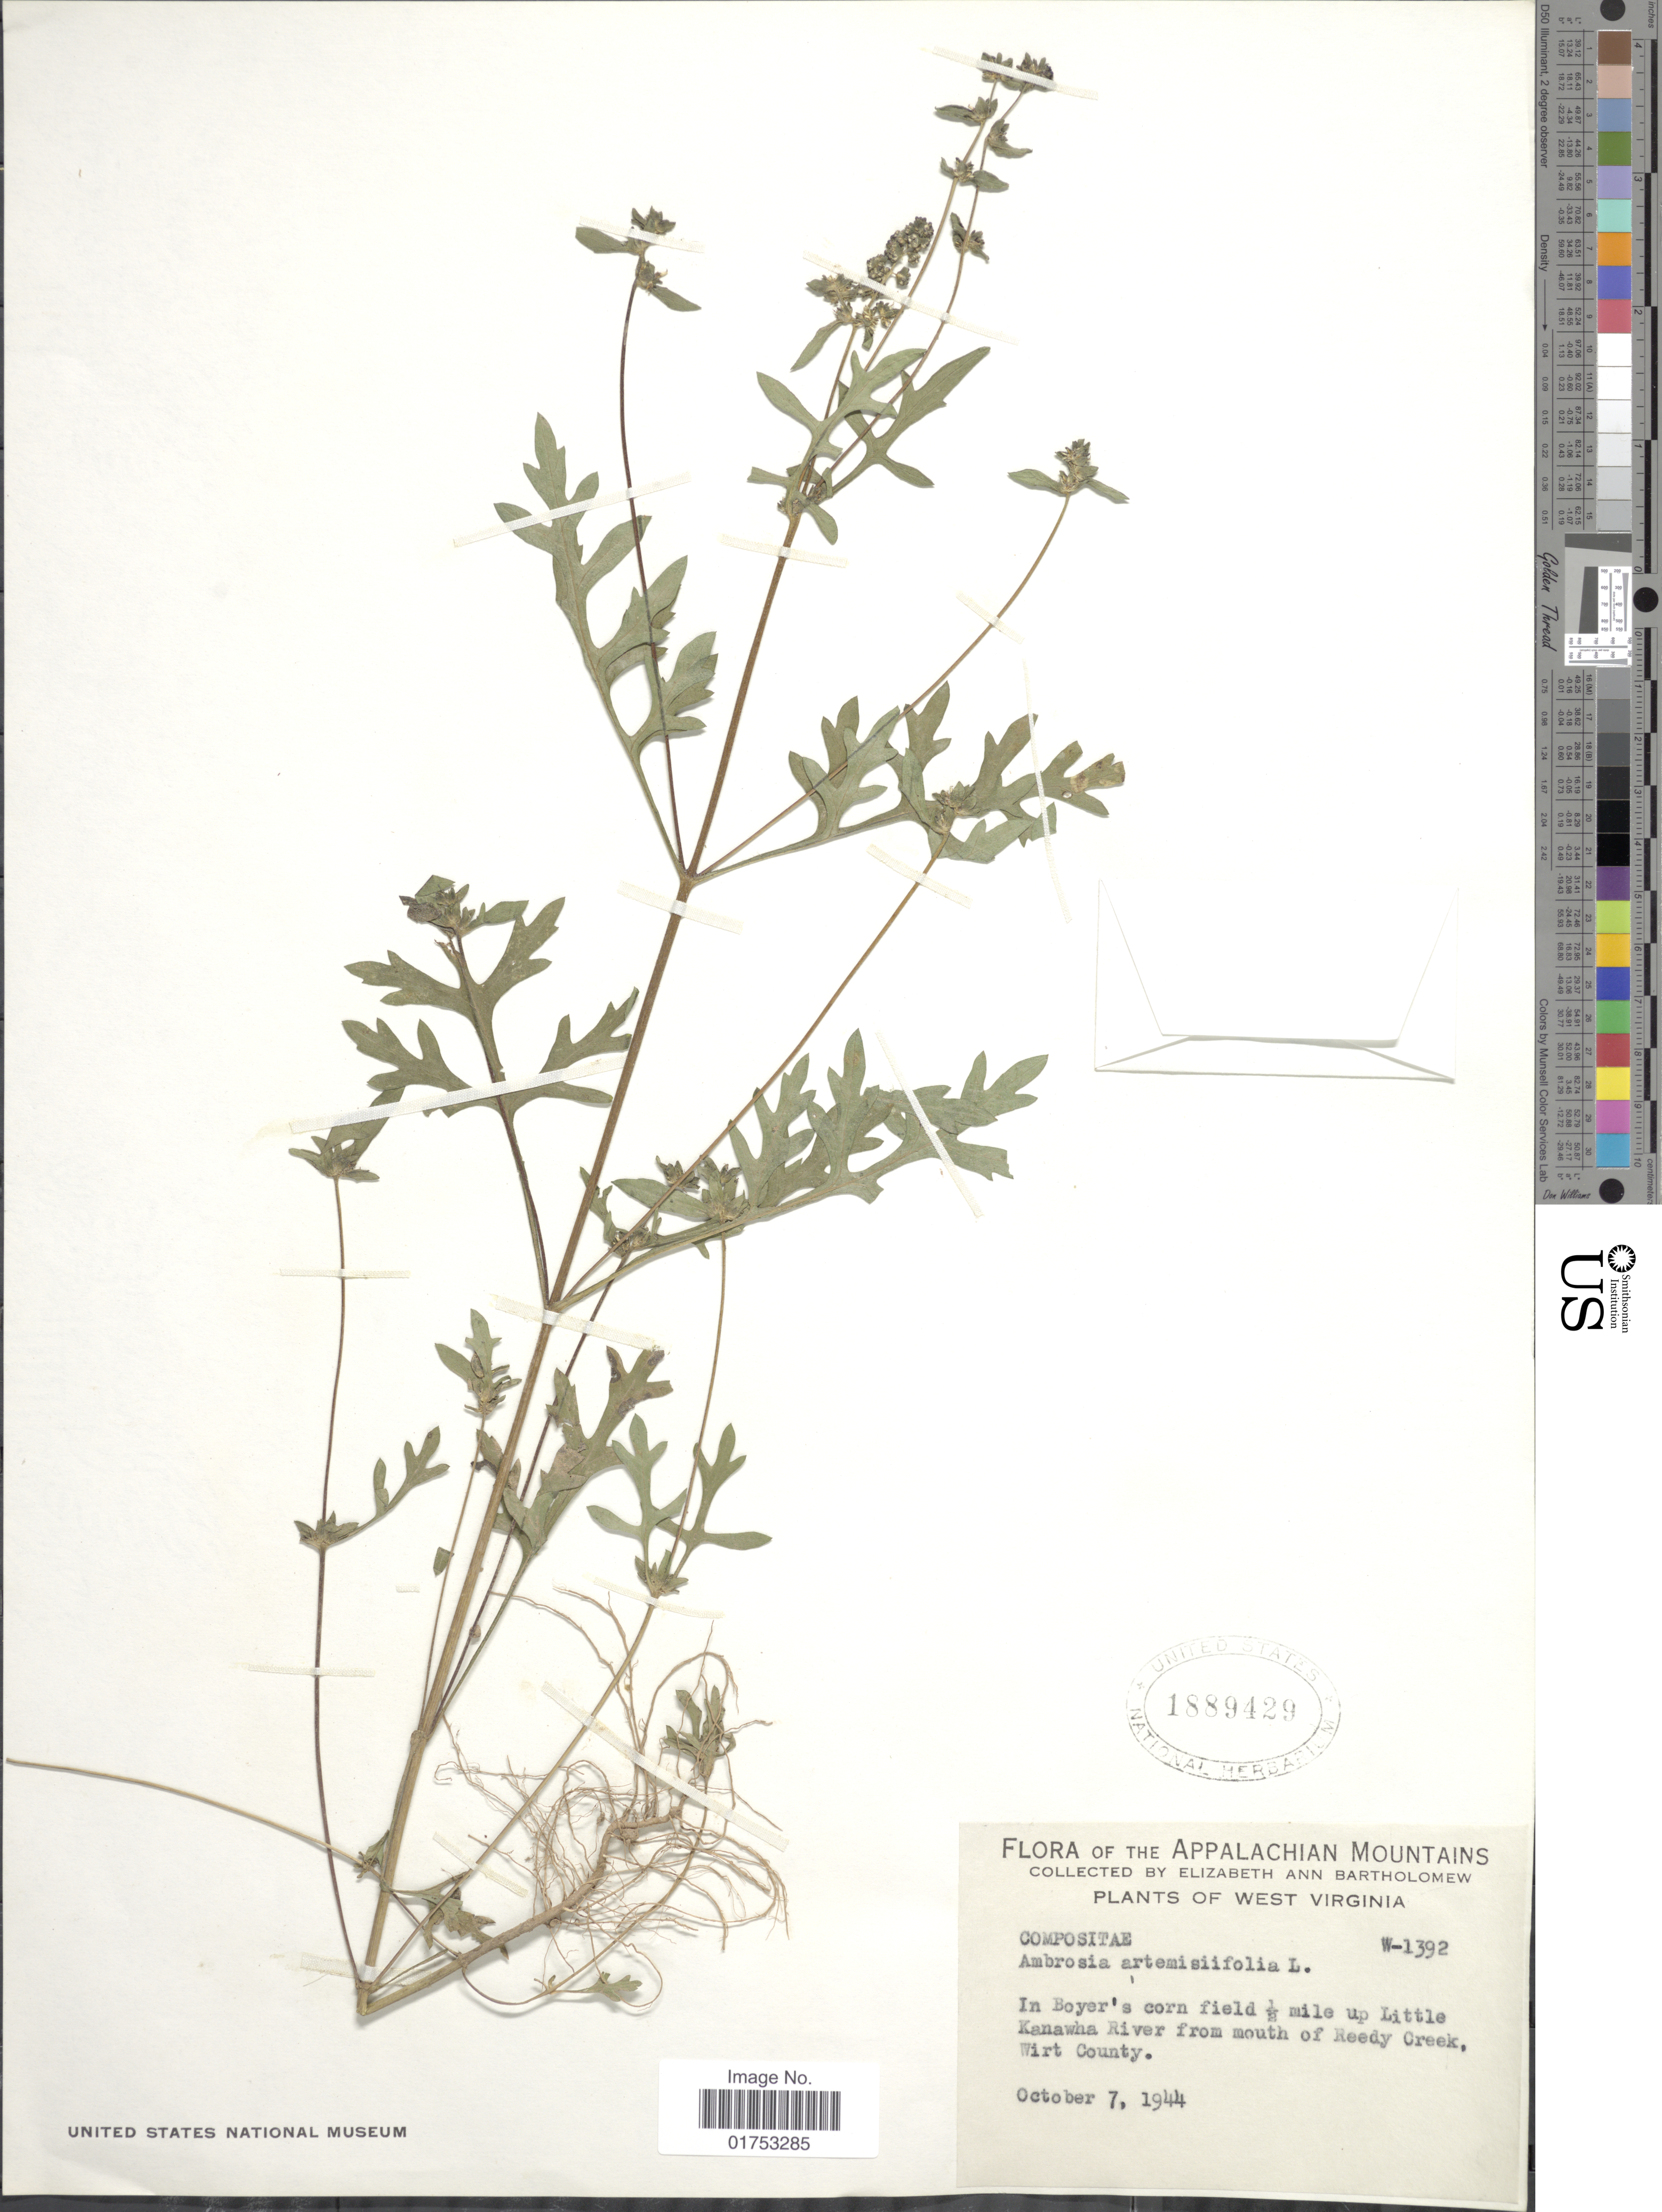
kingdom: Plantae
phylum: Tracheophyta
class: Magnoliopsida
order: Asterales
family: Asteraceae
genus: Ambrosia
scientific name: Ambrosia artemisiifolia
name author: L.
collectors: E. Bartholomew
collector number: W-1392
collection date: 1944-10-07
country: United States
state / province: West Virginia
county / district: Wirt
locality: Appalachian Mountains, Boyer's corn field ½ mile up Little Kanawha River from mouth of Reedy Creek, Wirt County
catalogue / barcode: US 1889429